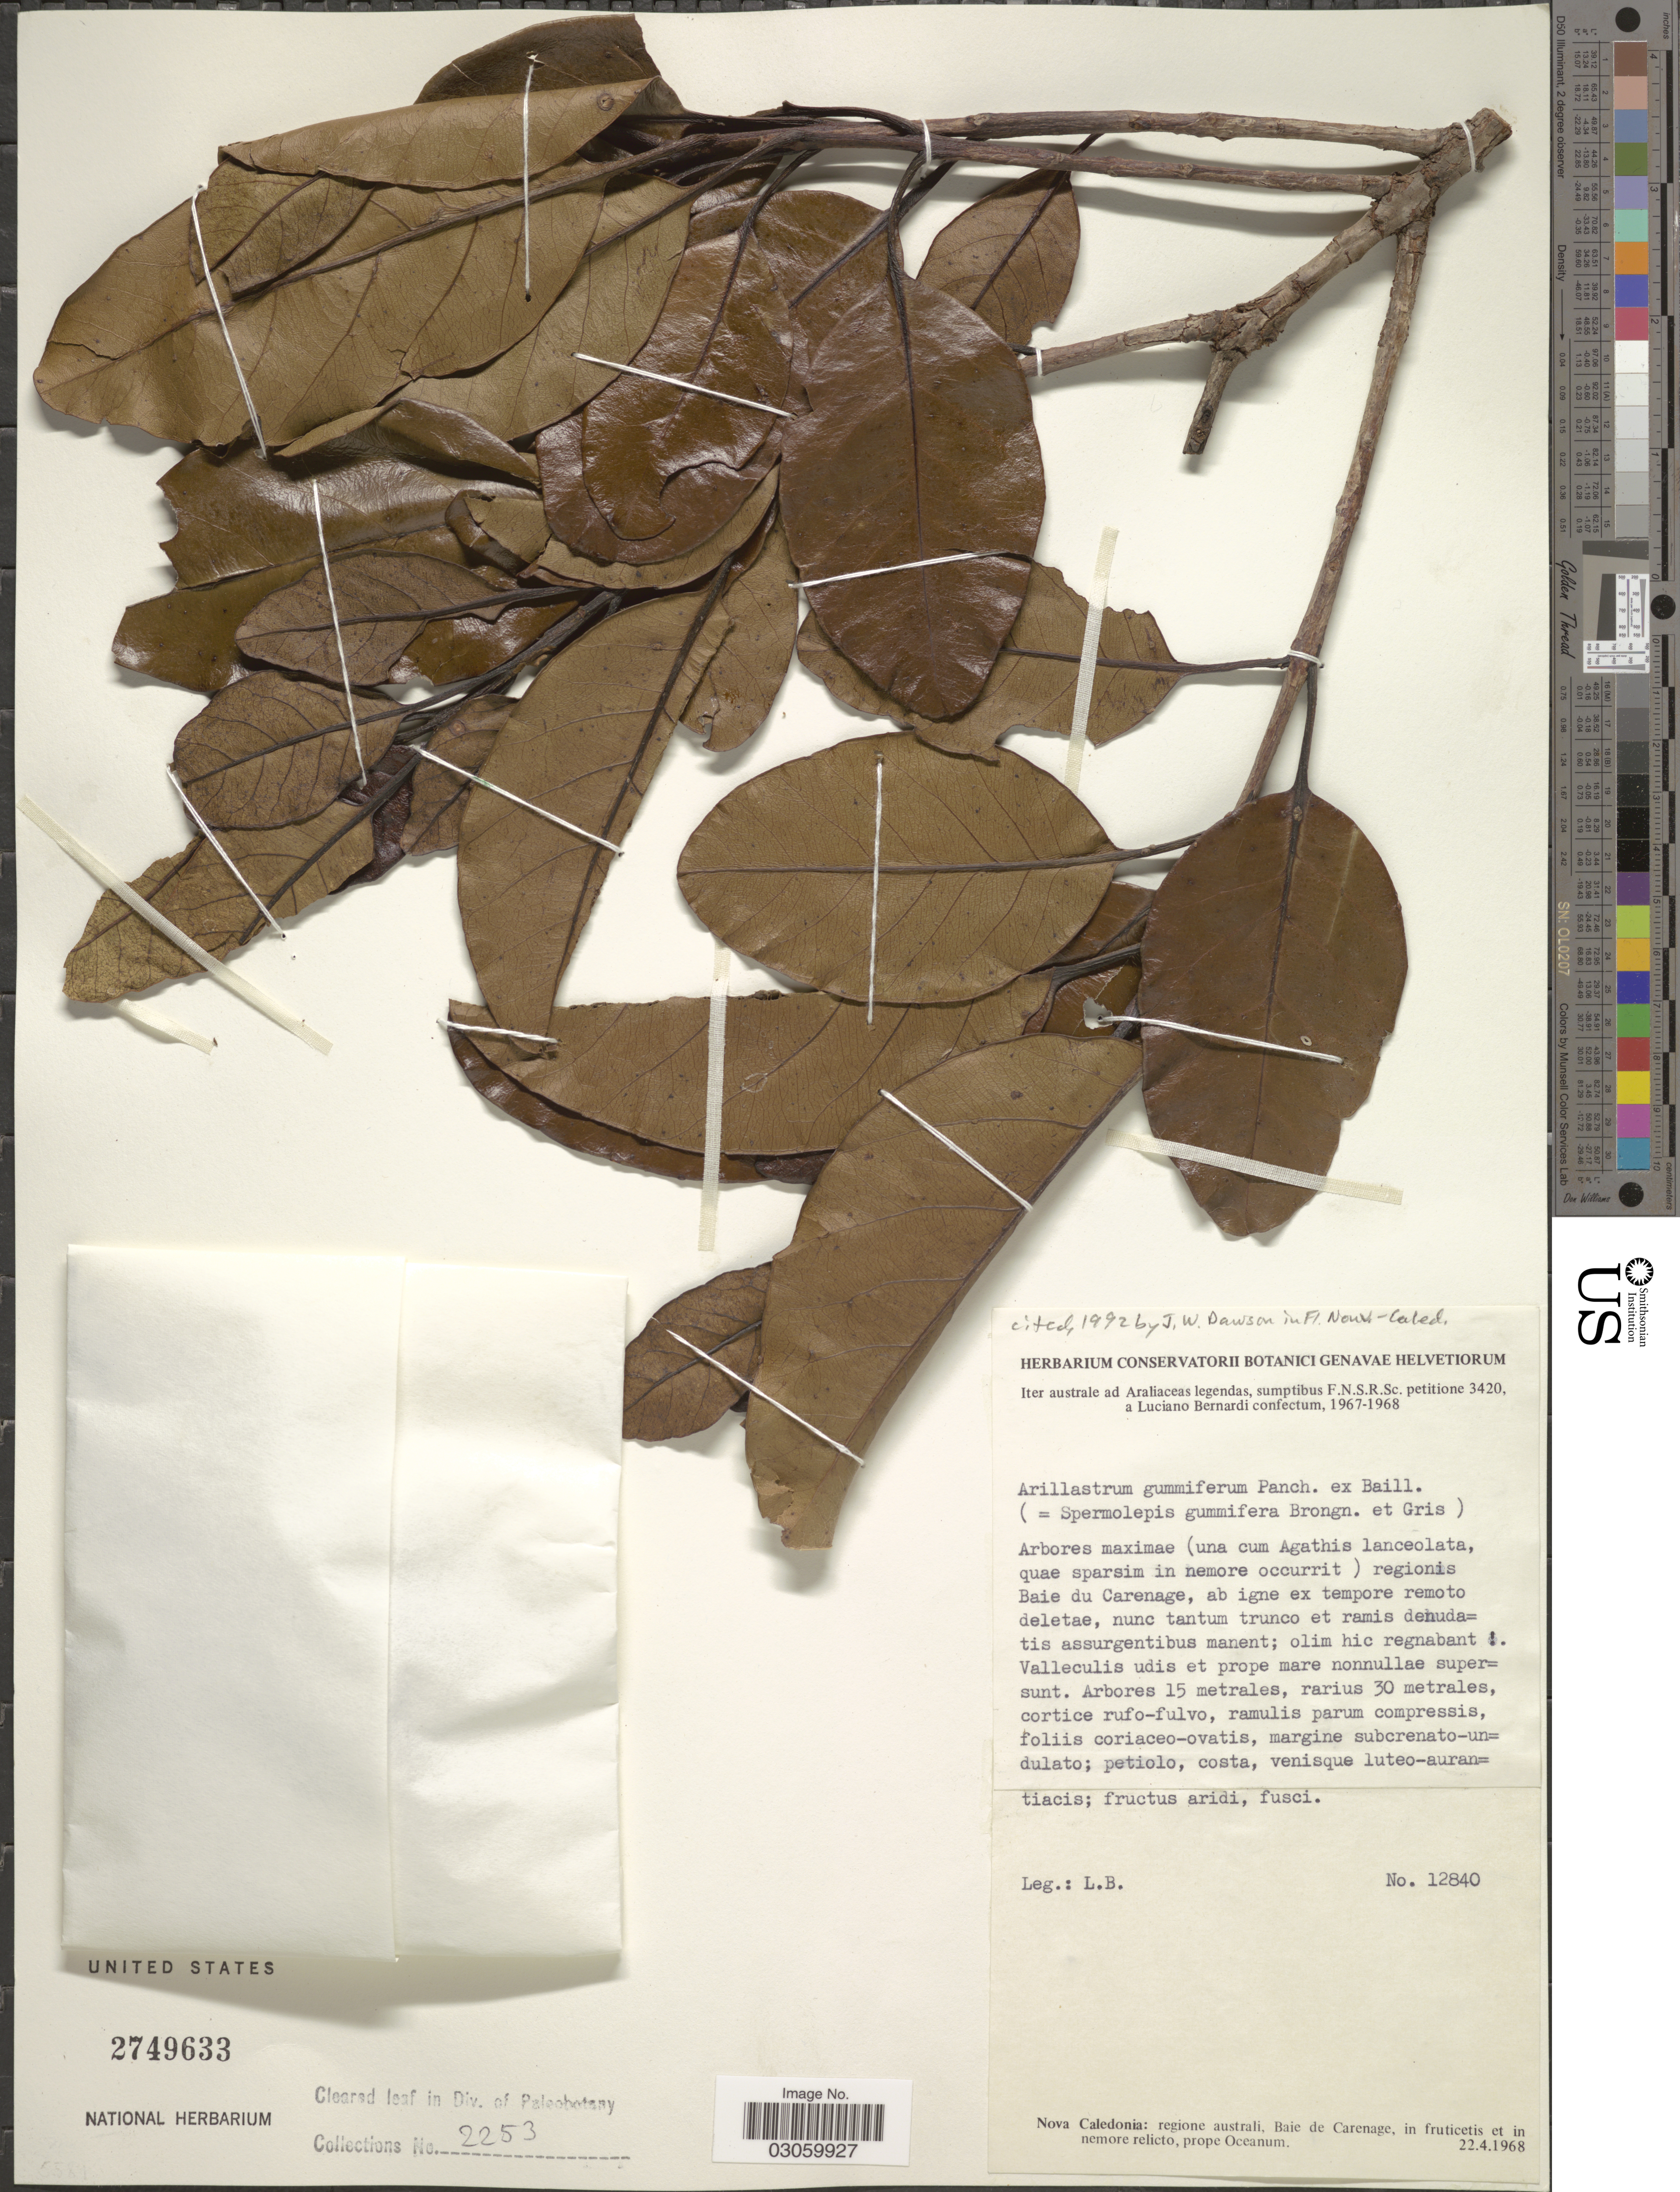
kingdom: Plantae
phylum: Tracheophyta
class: Magnoliopsida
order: Myrtales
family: Myrtaceae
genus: Arillastrum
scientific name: Arillastrum gummiferum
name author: (Brongn. & Gris) Pancher ex Baill.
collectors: L. Bernardi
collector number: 12840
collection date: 1968-04-22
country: New Caledonia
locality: Nova Caledonia: regione australi, Baie de Carenage, prope Oceanum.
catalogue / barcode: US 2749633